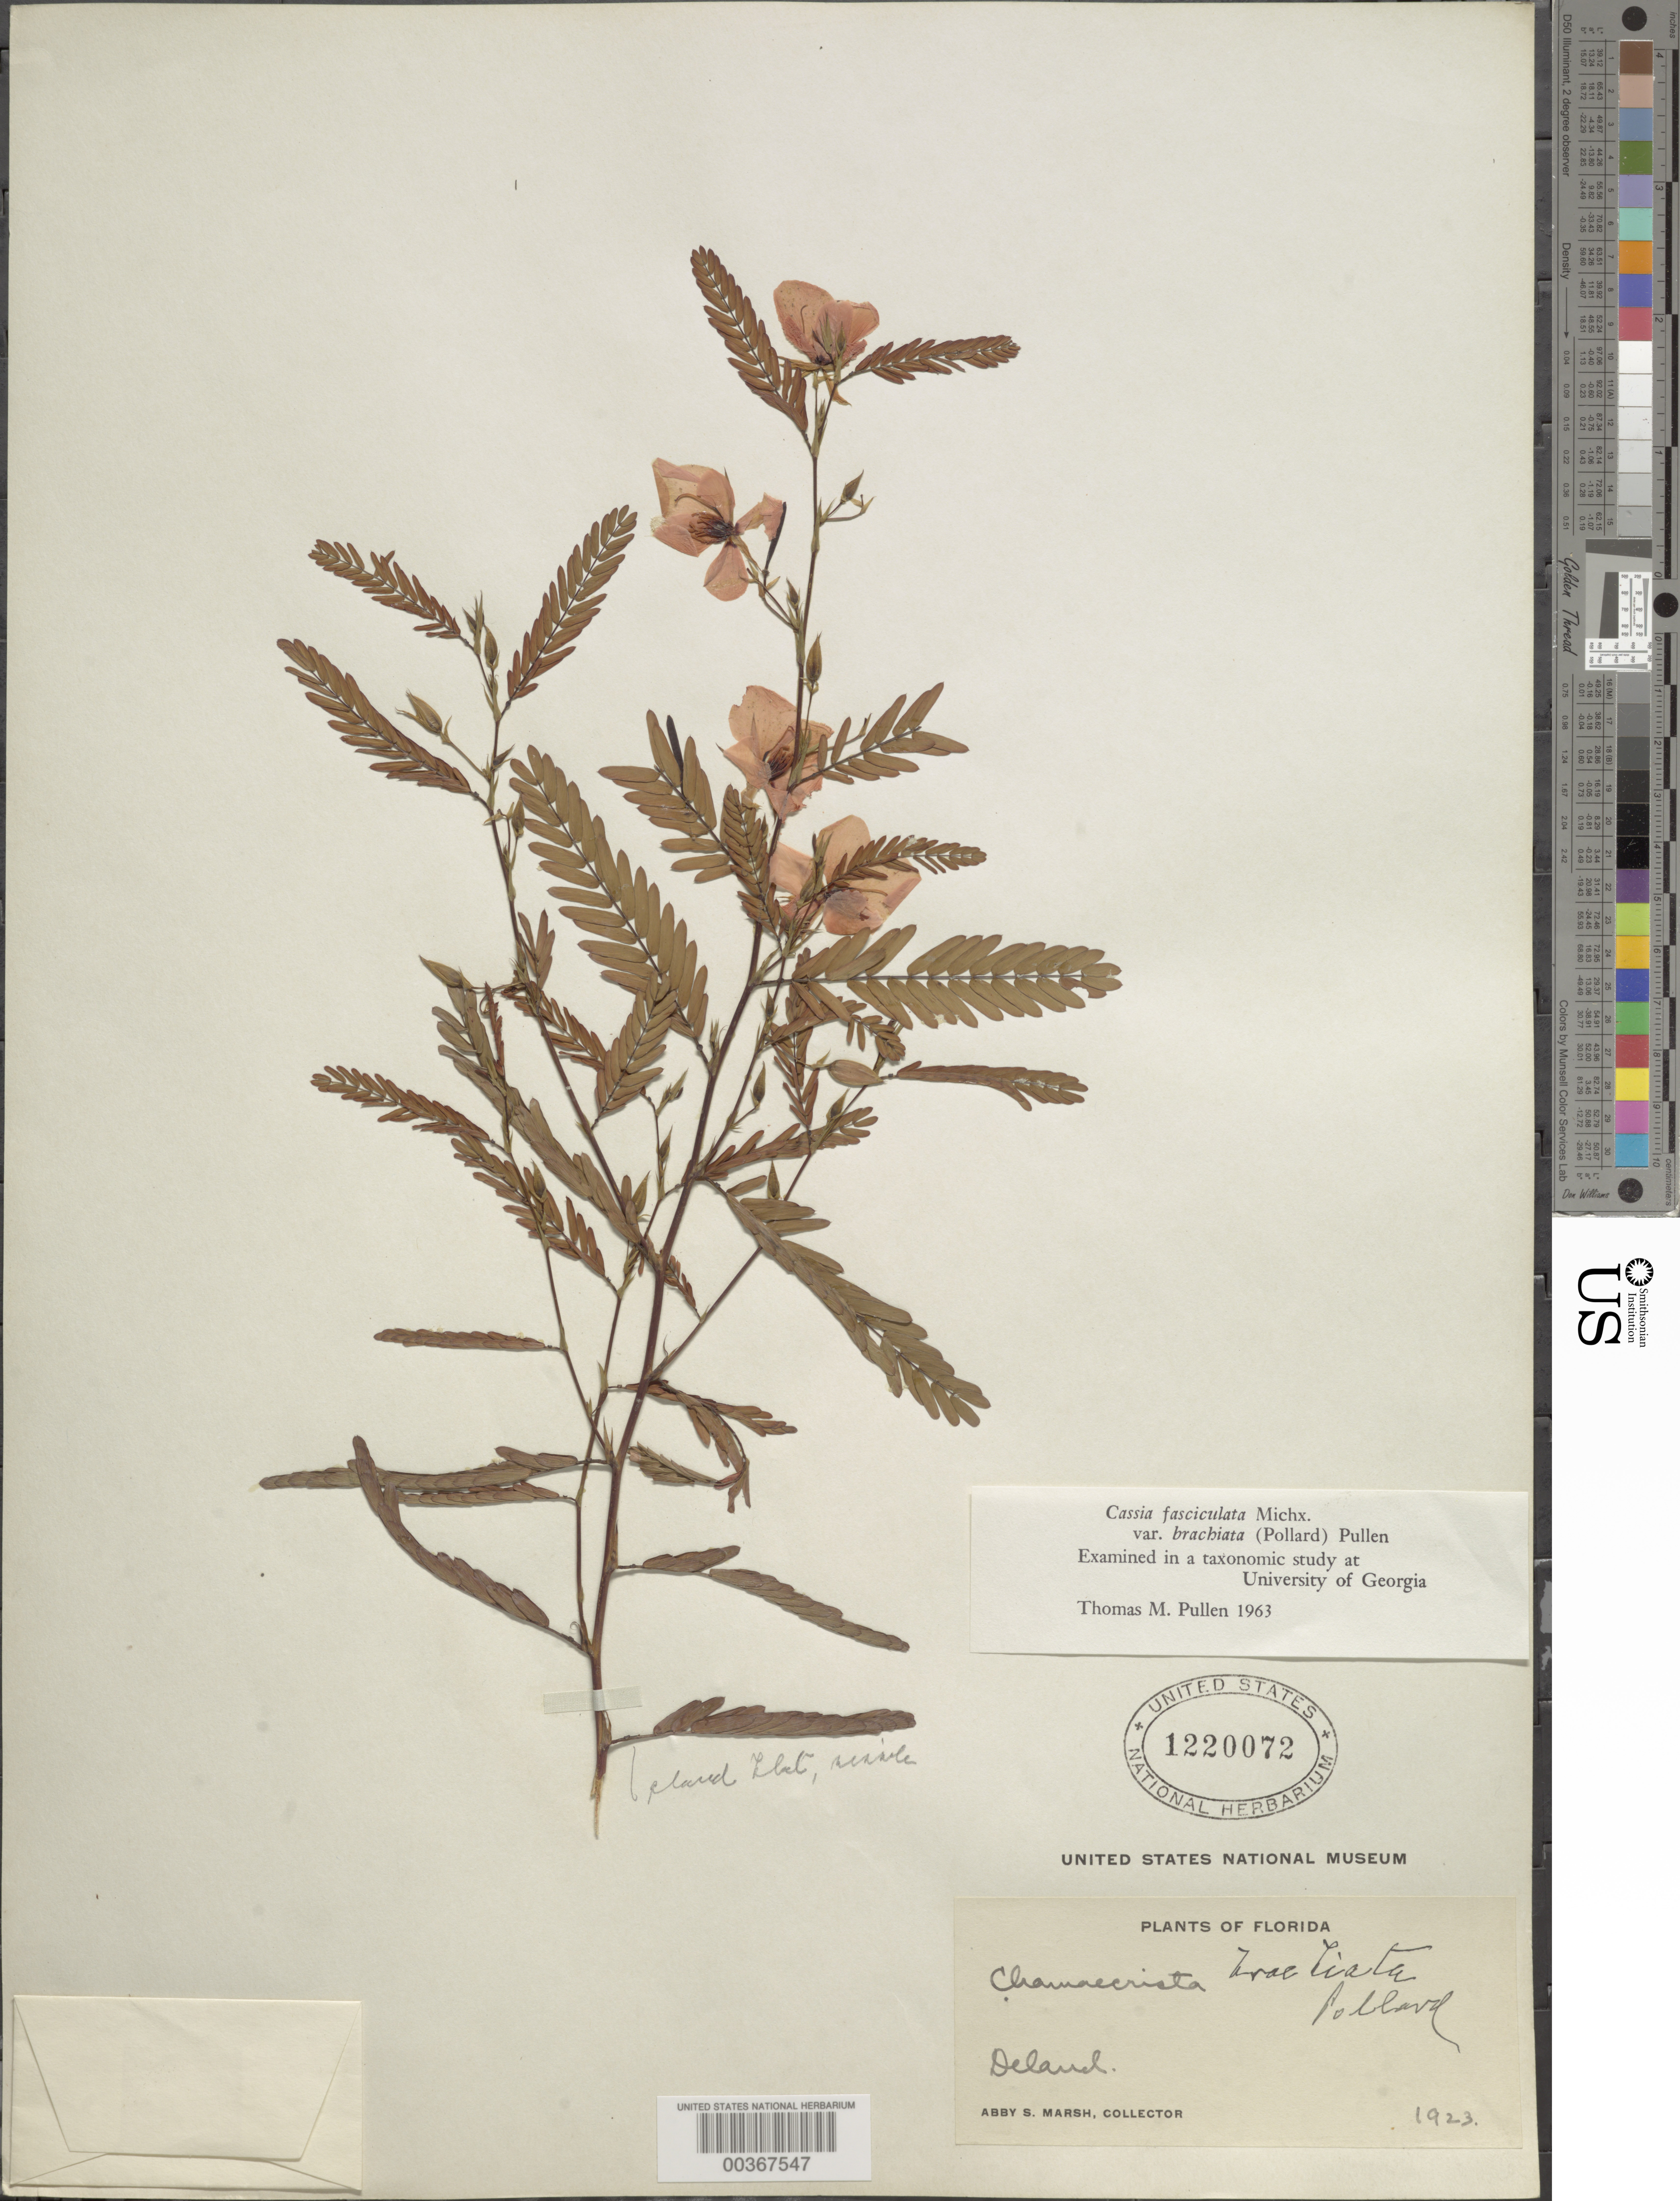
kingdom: Plantae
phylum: Tracheophyta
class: Magnoliopsida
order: Fabales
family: Fabaceae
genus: Chamaecrista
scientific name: Chamaecrista fasciculata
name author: (Michx.) Greene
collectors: A. S. Marsh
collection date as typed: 1923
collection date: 1923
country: United States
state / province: Florida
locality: Deland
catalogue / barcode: US 1220072